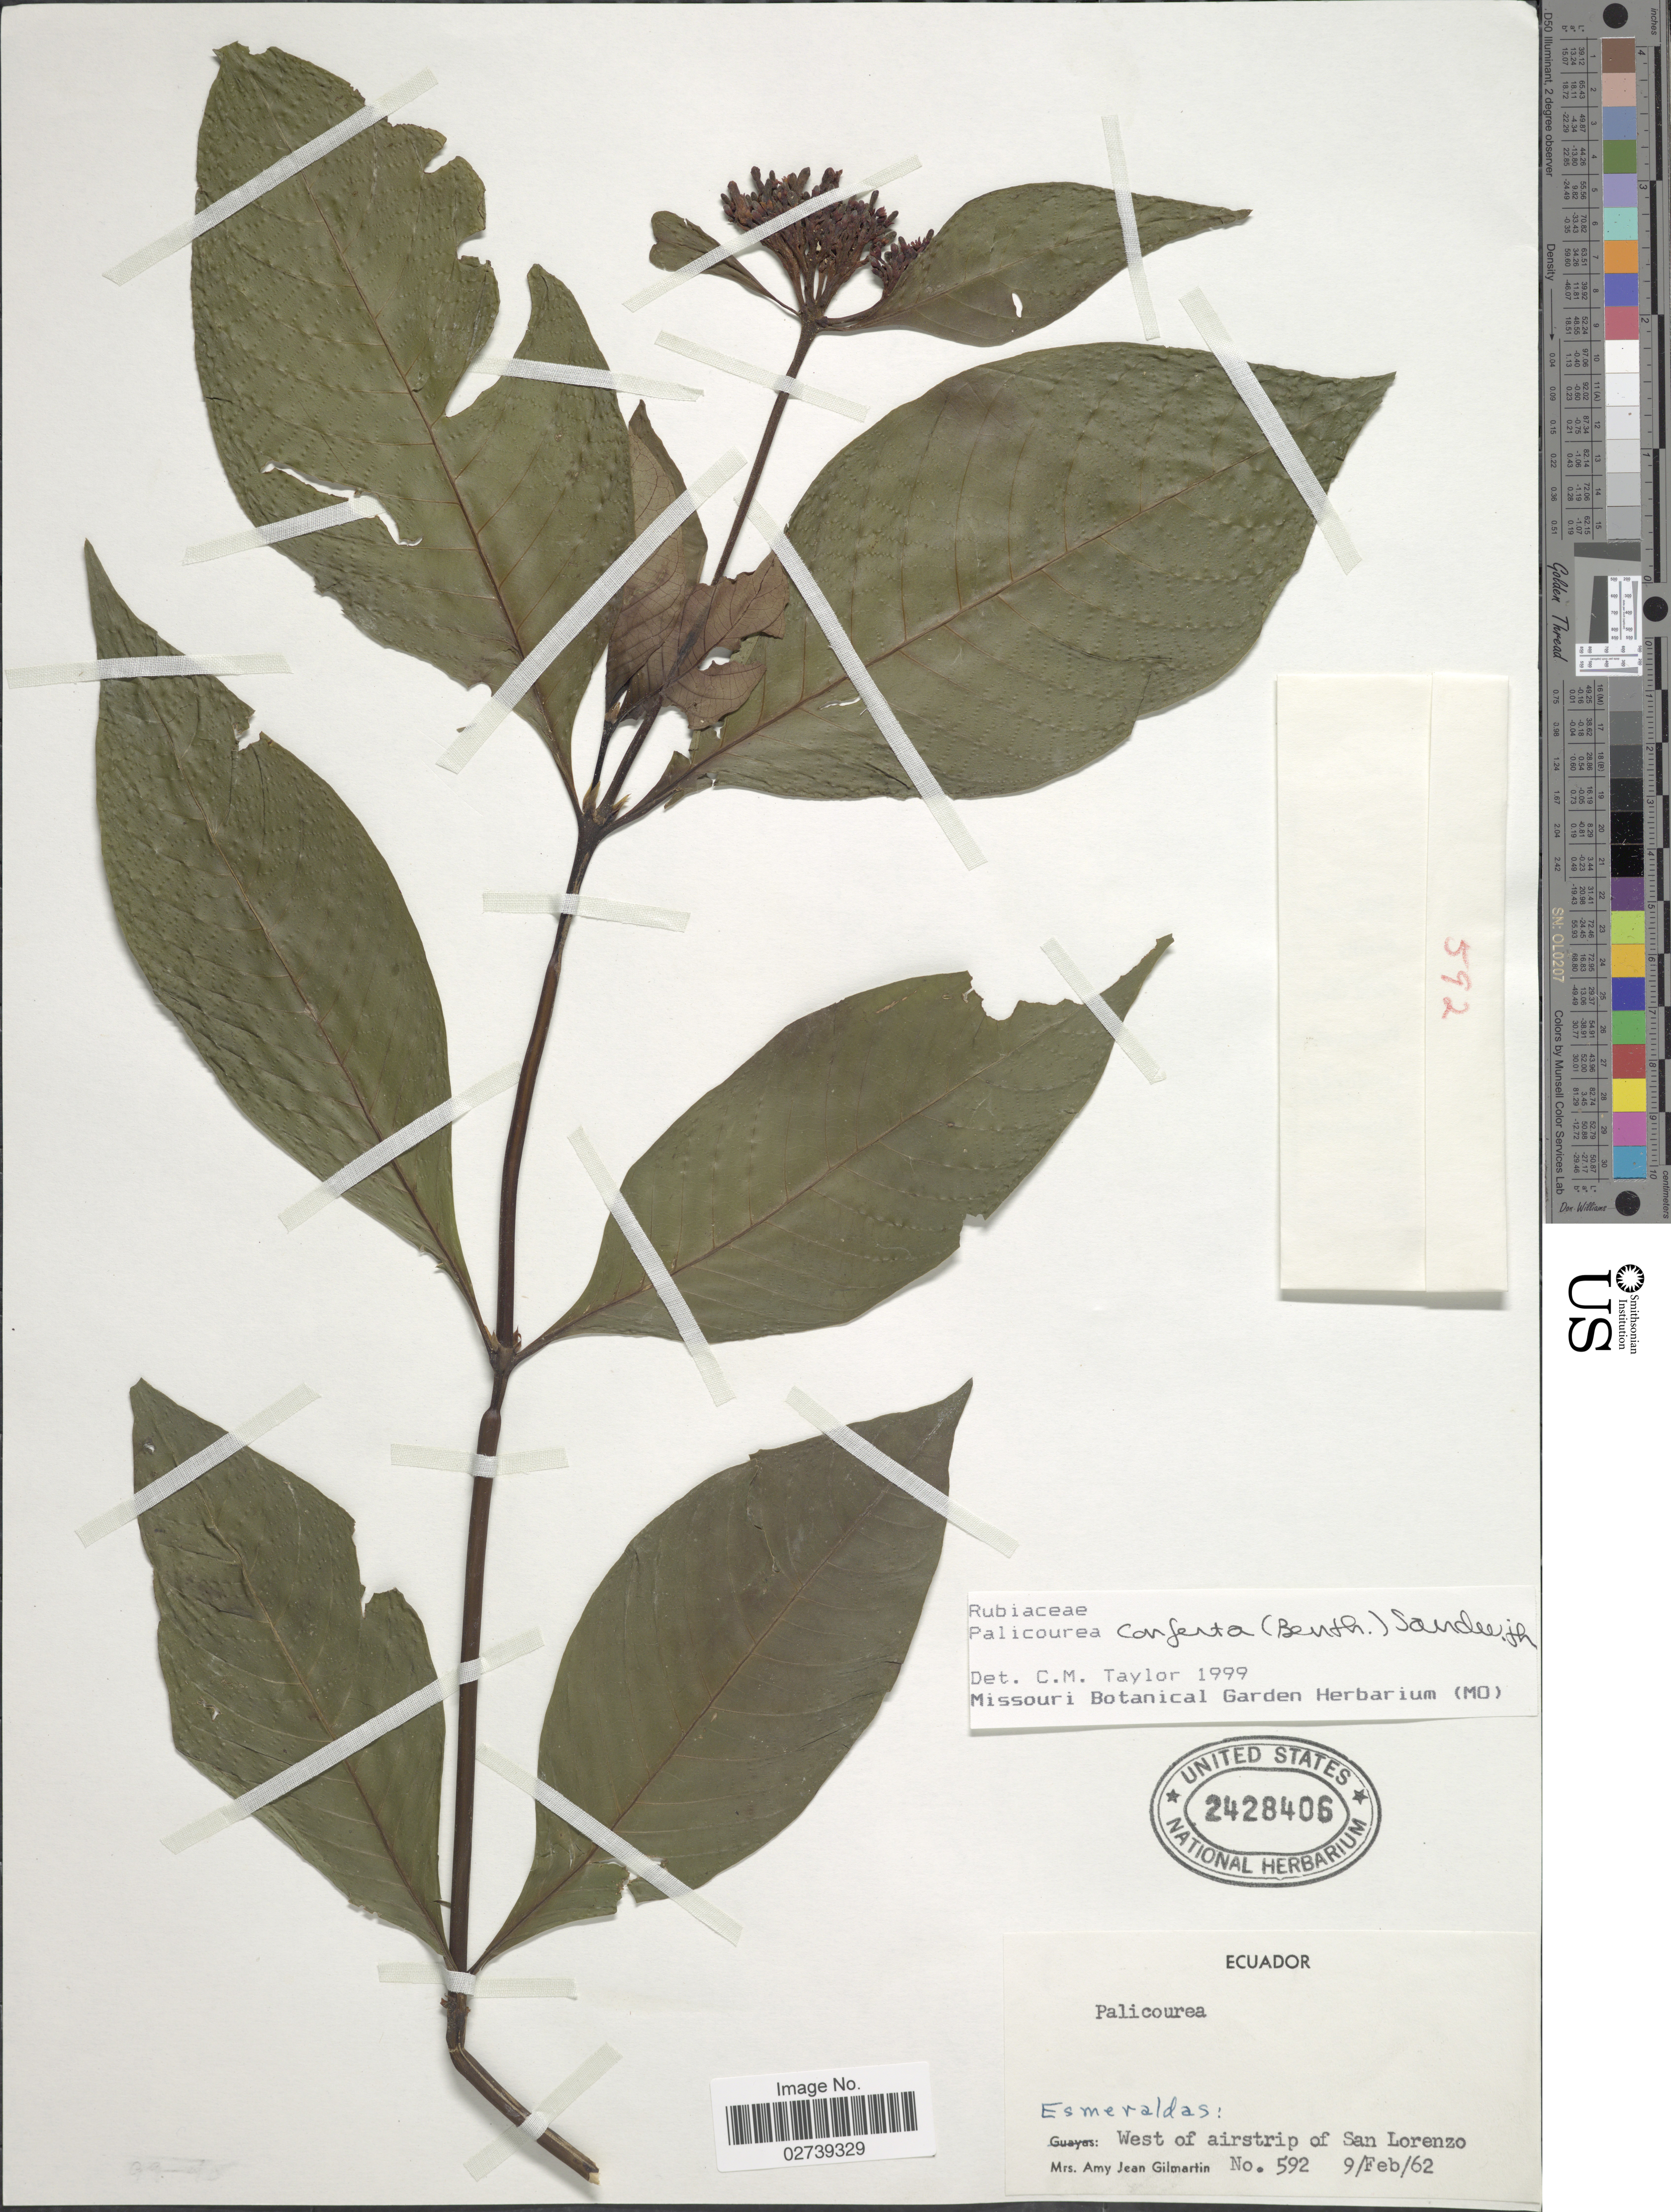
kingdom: Plantae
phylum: Tracheophyta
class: Magnoliopsida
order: Gentianales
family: Rubiaceae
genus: Palicourea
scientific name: Palicourea conferta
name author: (Benth.) Sandwith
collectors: A. J. Gilmartin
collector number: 592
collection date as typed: Transcribed d/m/y: 9/2/62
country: Ecuador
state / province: Esmeraldas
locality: West of airstrip of San Lorenzo.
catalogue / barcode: US 2428406